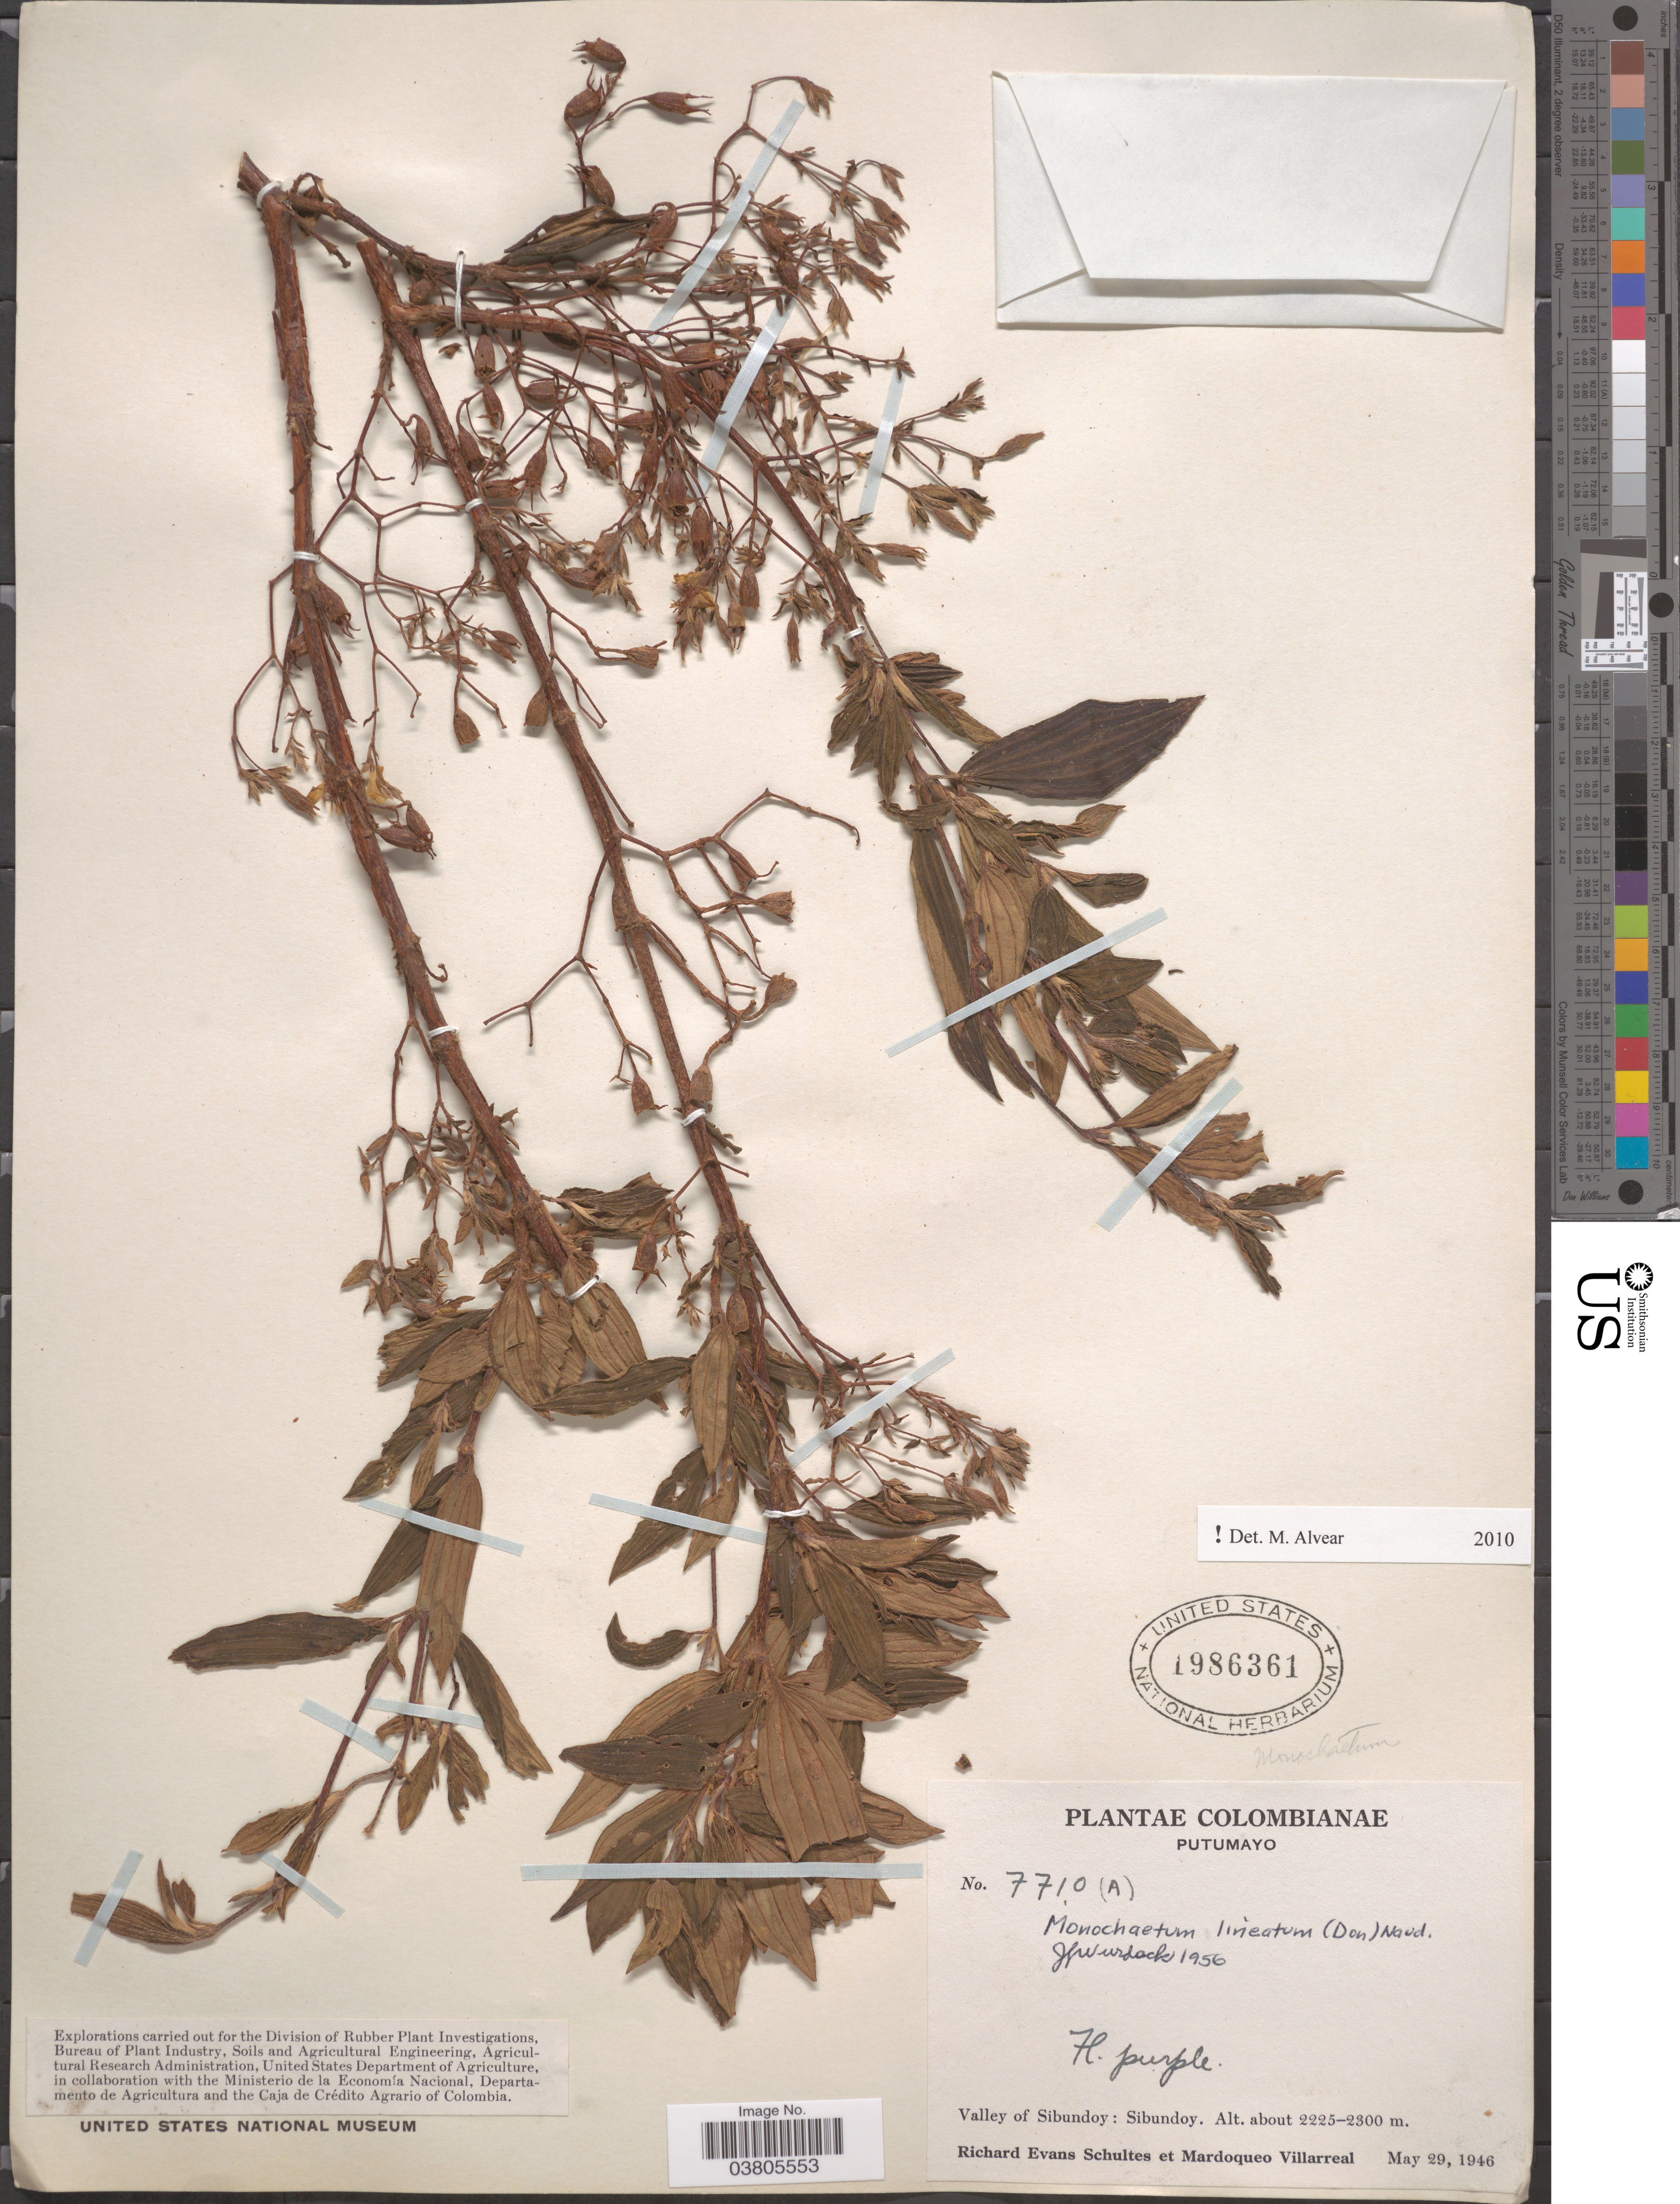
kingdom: Plantae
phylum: Tracheophyta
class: Magnoliopsida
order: Myrtales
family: Melastomataceae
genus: Monochaetum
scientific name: Monochaetum lineatum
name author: (D. Don) Naudin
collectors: R. E. Schultes & M. Villareal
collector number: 7710(A)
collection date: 1946-05-29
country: Colombia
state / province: Putumayo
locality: Valley of Sibundoy: Sibundoy.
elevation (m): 2225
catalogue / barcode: US 1986361